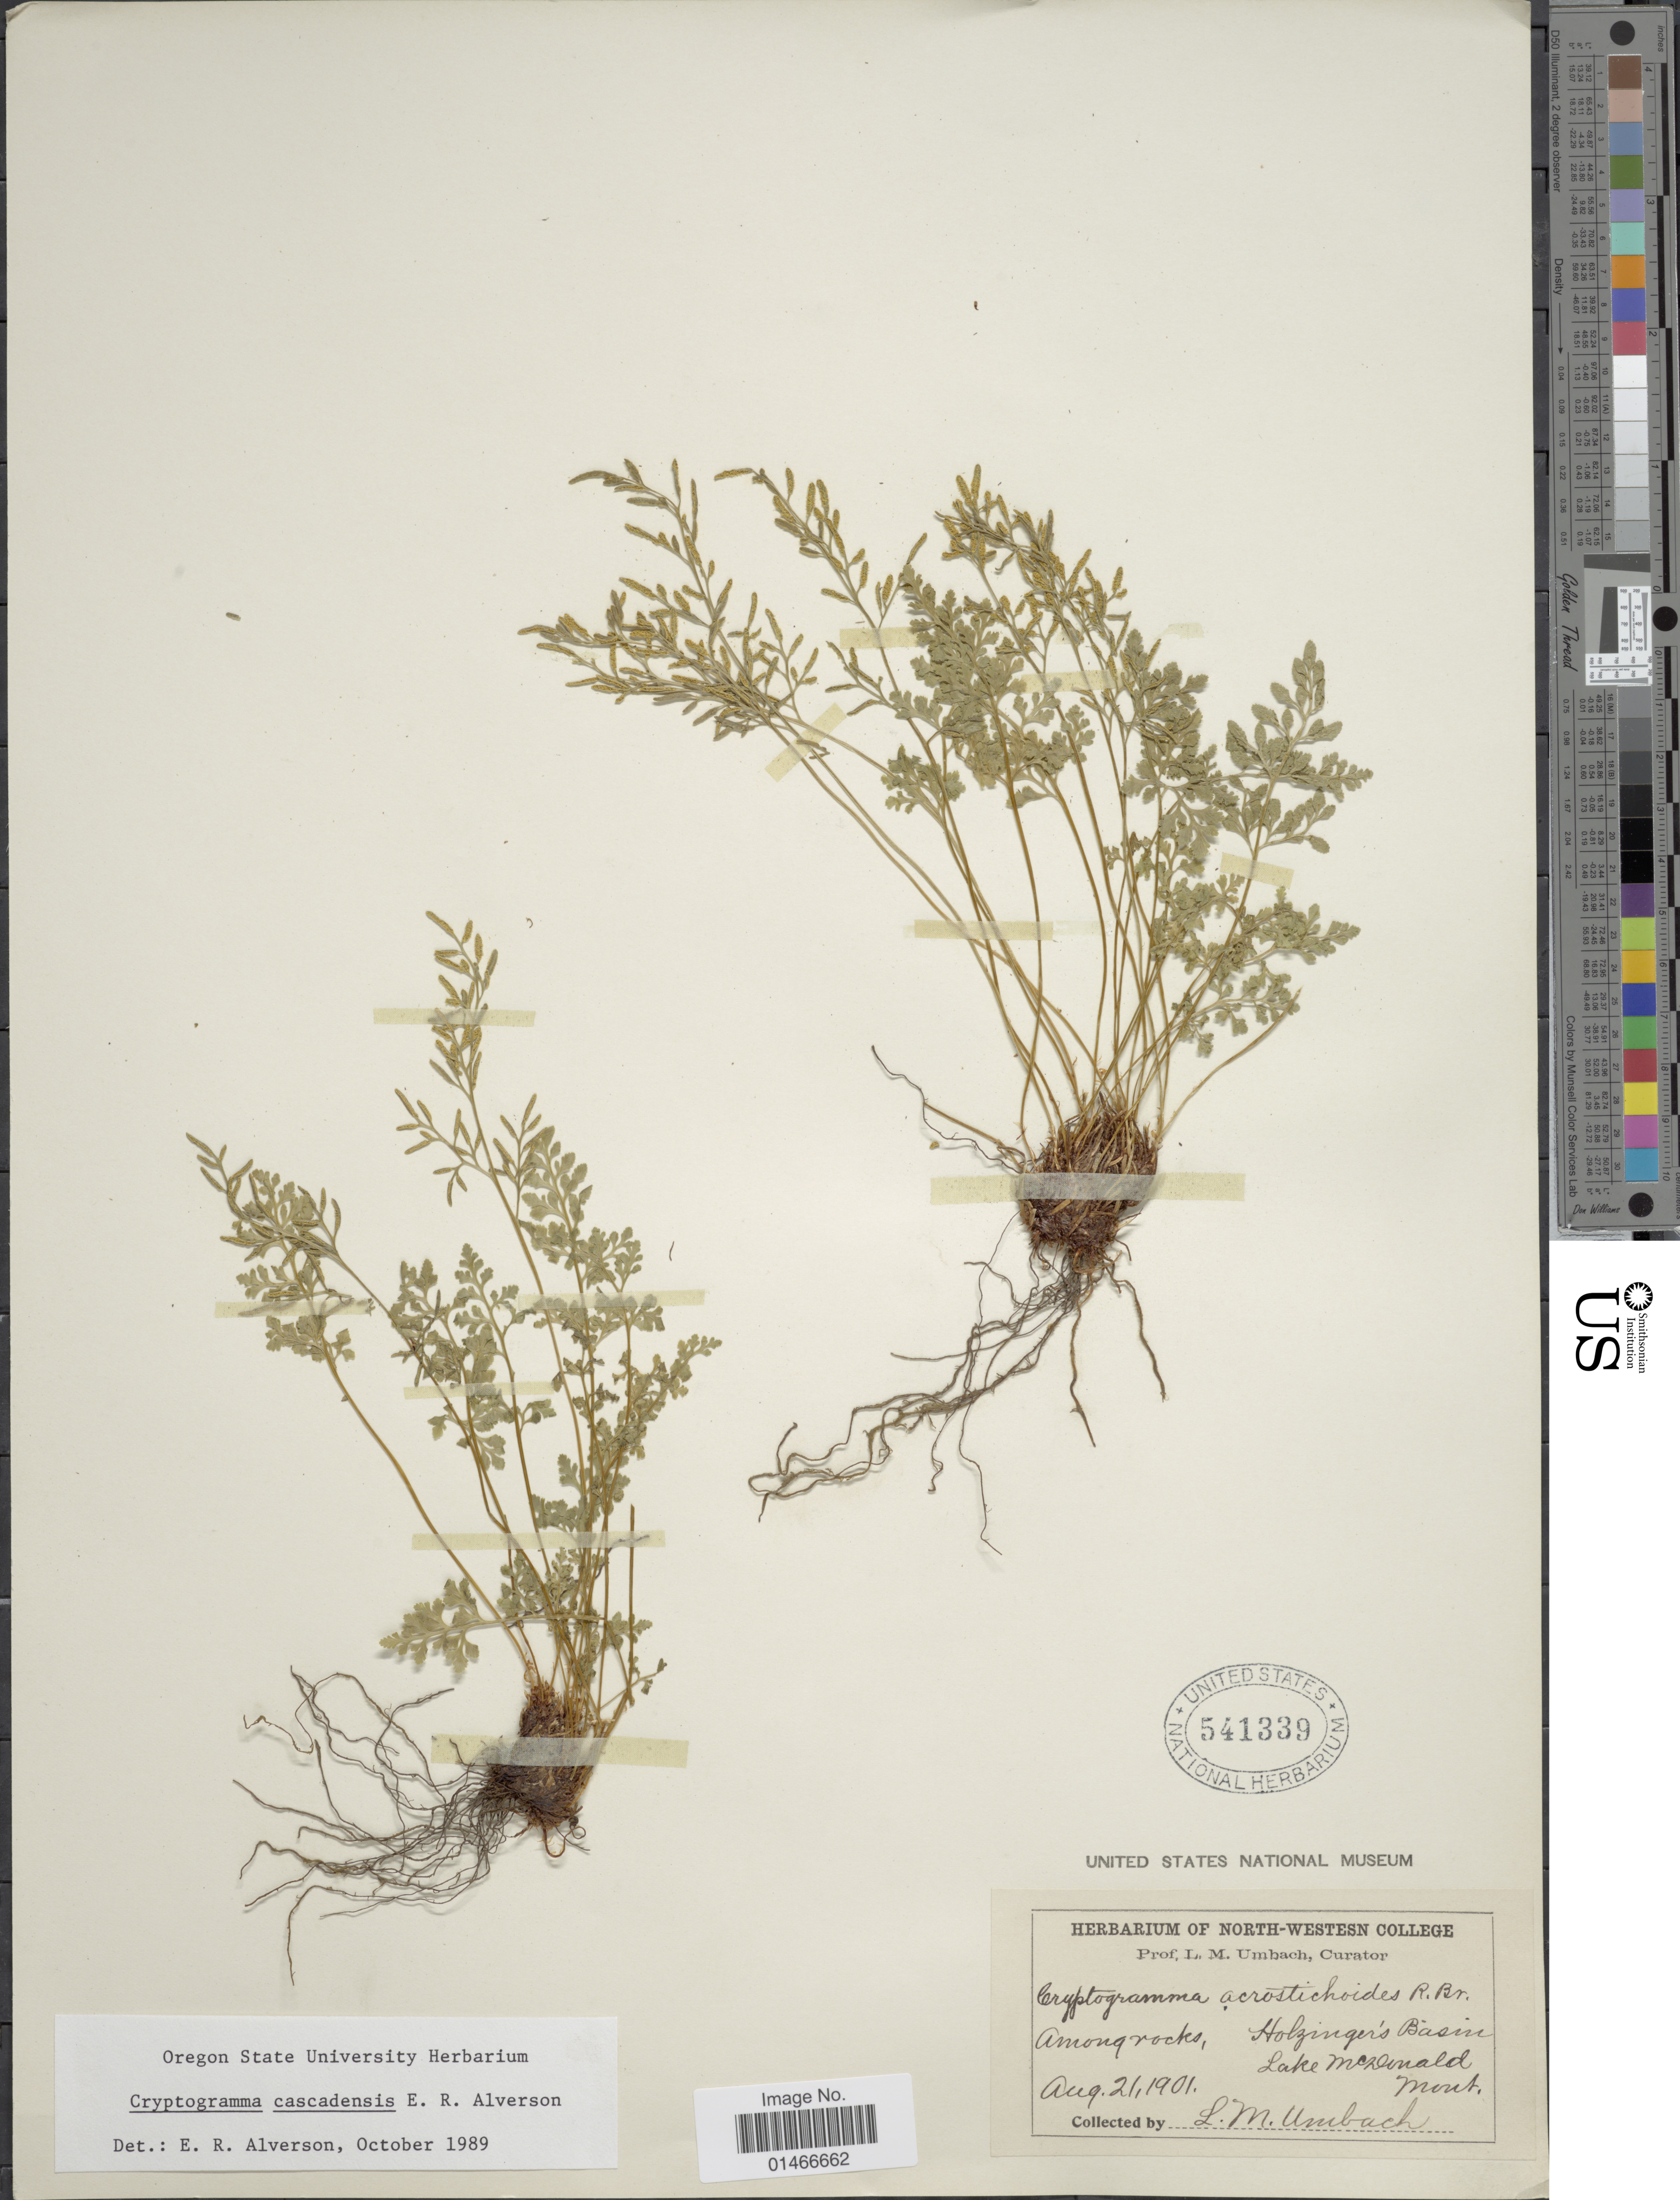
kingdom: Plantae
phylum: Tracheophyta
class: Polypodiopsida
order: Polypodiales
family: Pteridaceae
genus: Cryptogramma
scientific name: Cryptogramma cascadensis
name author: Alverson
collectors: L. M. Umbach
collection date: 1901-08-21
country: United States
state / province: Montana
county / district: Flathead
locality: Among rocks, Holzinger's Basin. Lake McDonald.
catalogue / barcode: US 541339